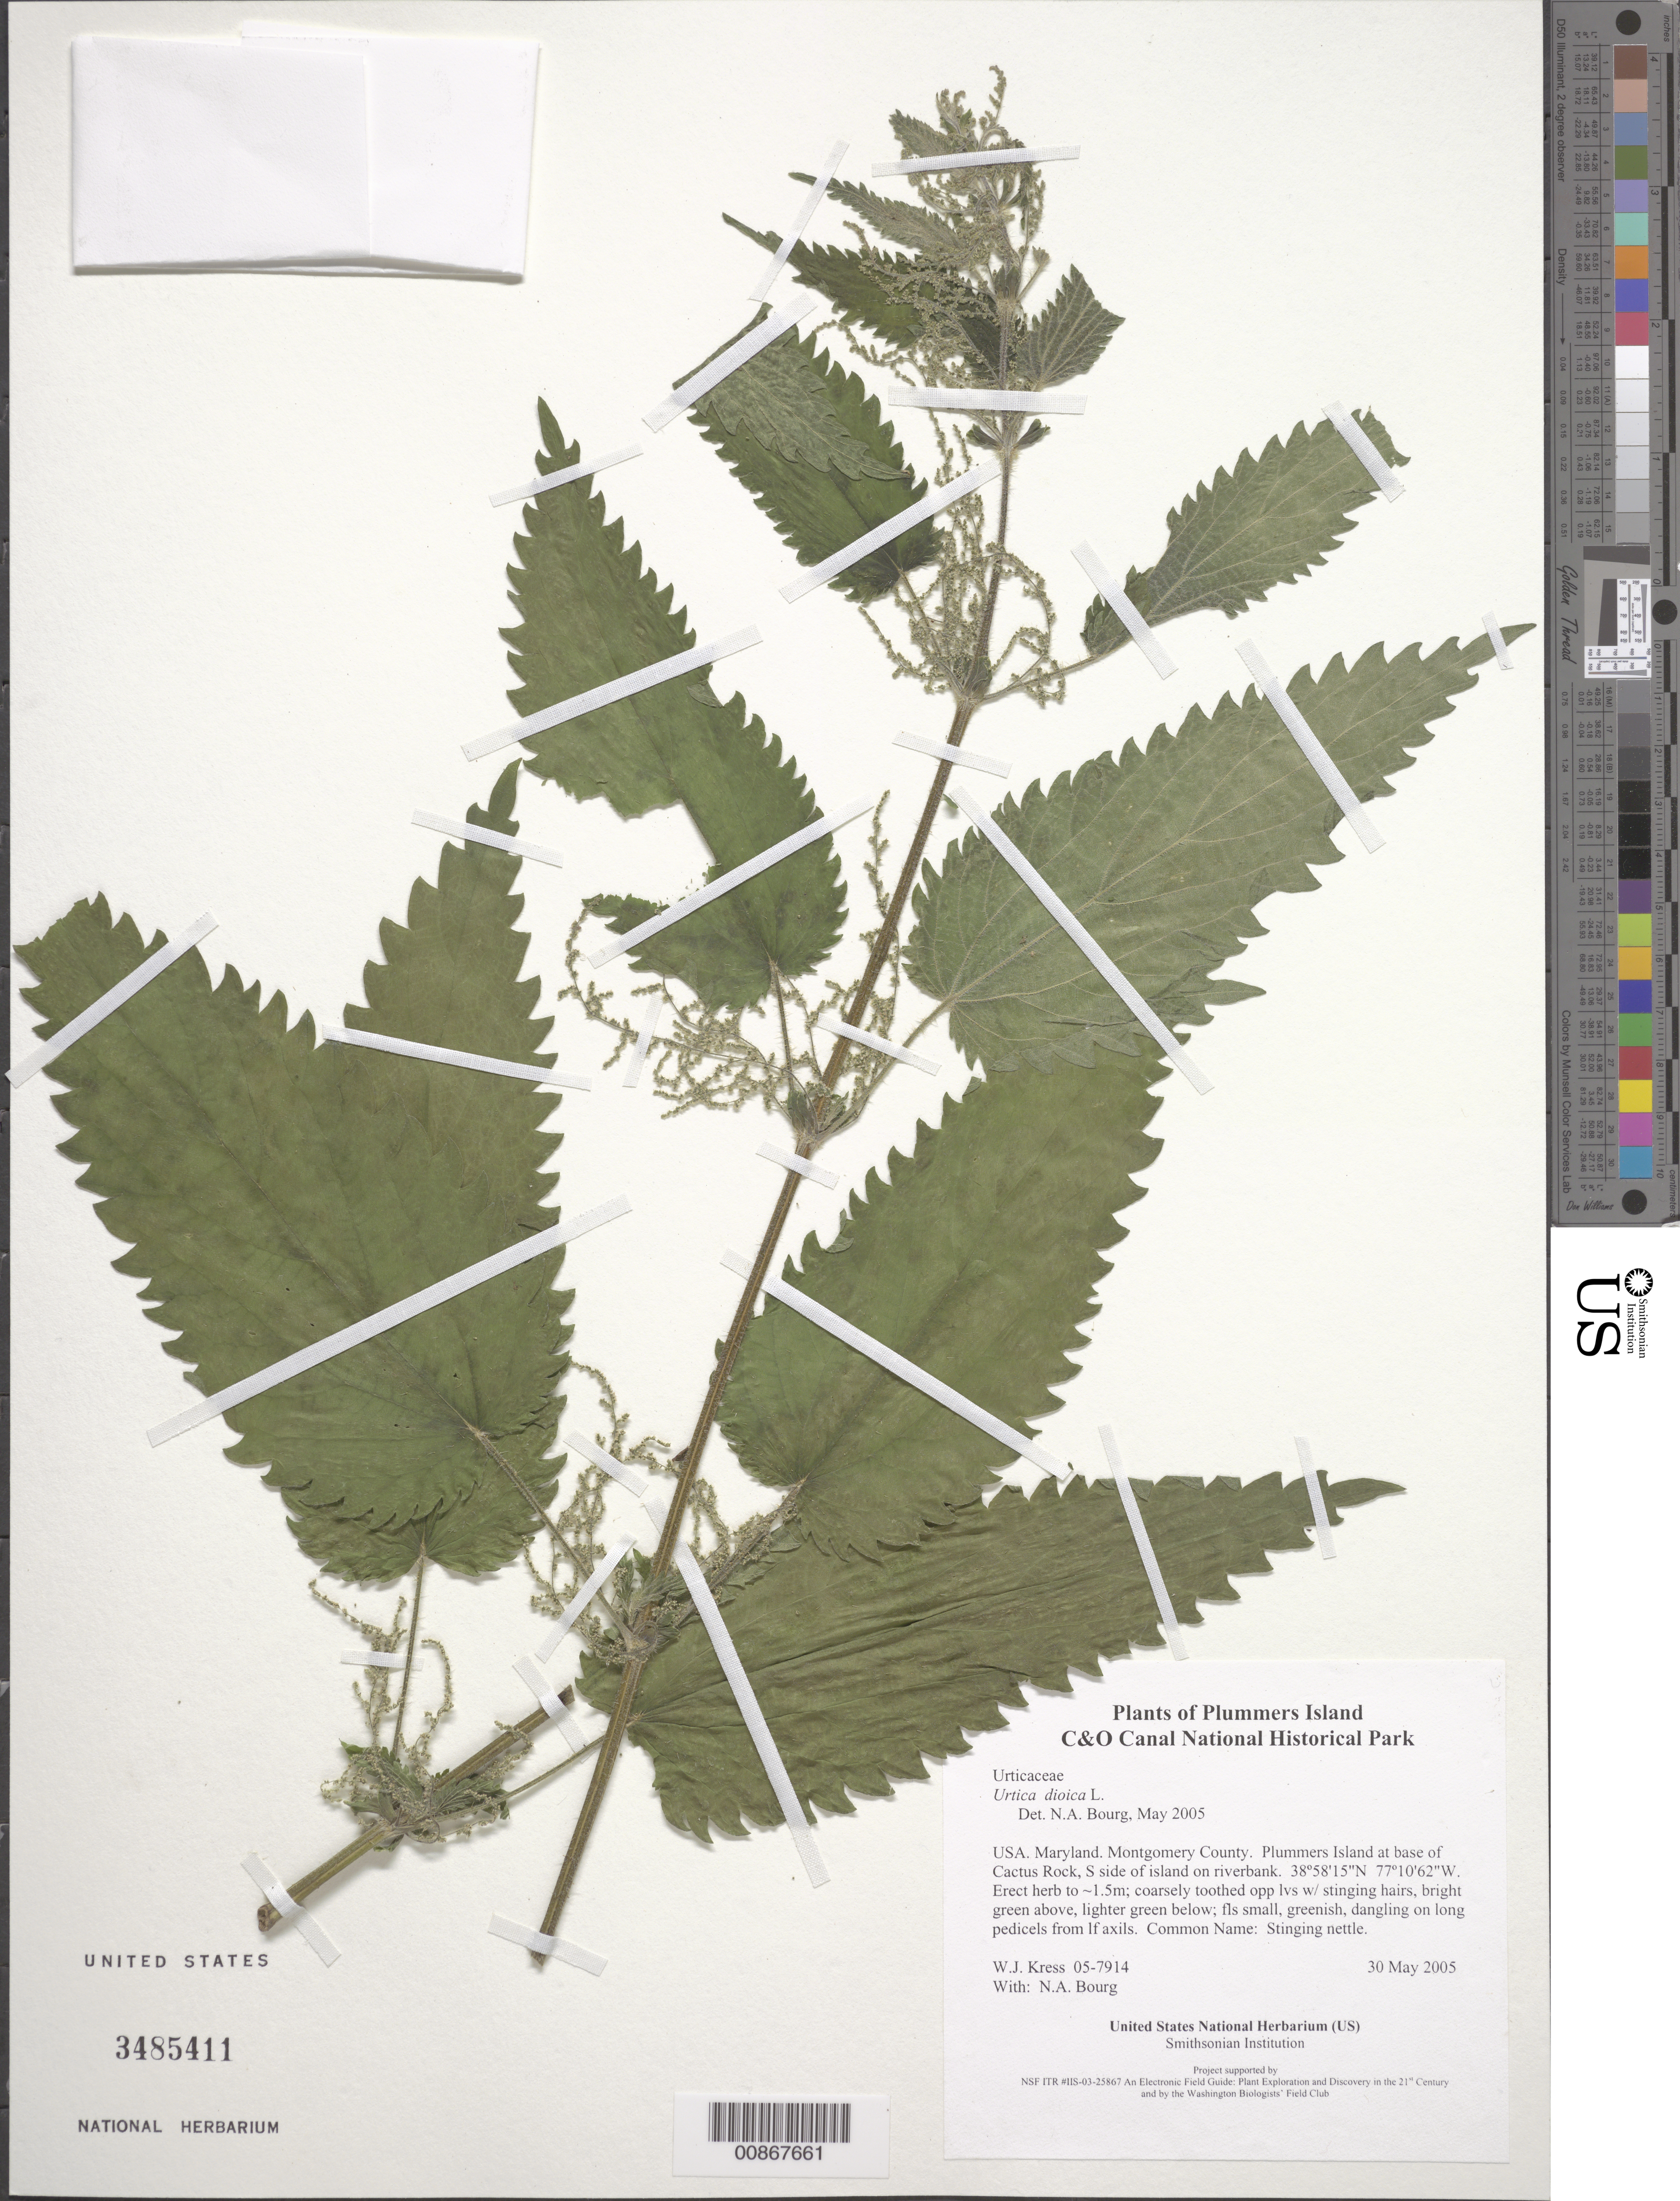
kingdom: Plantae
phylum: Tracheophyta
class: Magnoliopsida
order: Rosales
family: Urticaceae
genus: Urtica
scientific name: Urtica dioica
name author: L.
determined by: Bourg, N. A.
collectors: W. J. Kress & N. A. Bourg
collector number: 05-7914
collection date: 2005-05-30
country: United States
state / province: Maryland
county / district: Montgomery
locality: Chesapeake and Ohio Canal National Historical Park, Plummers Island at base of Cactus Rock, S side of island on riverbank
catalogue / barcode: US 3485411